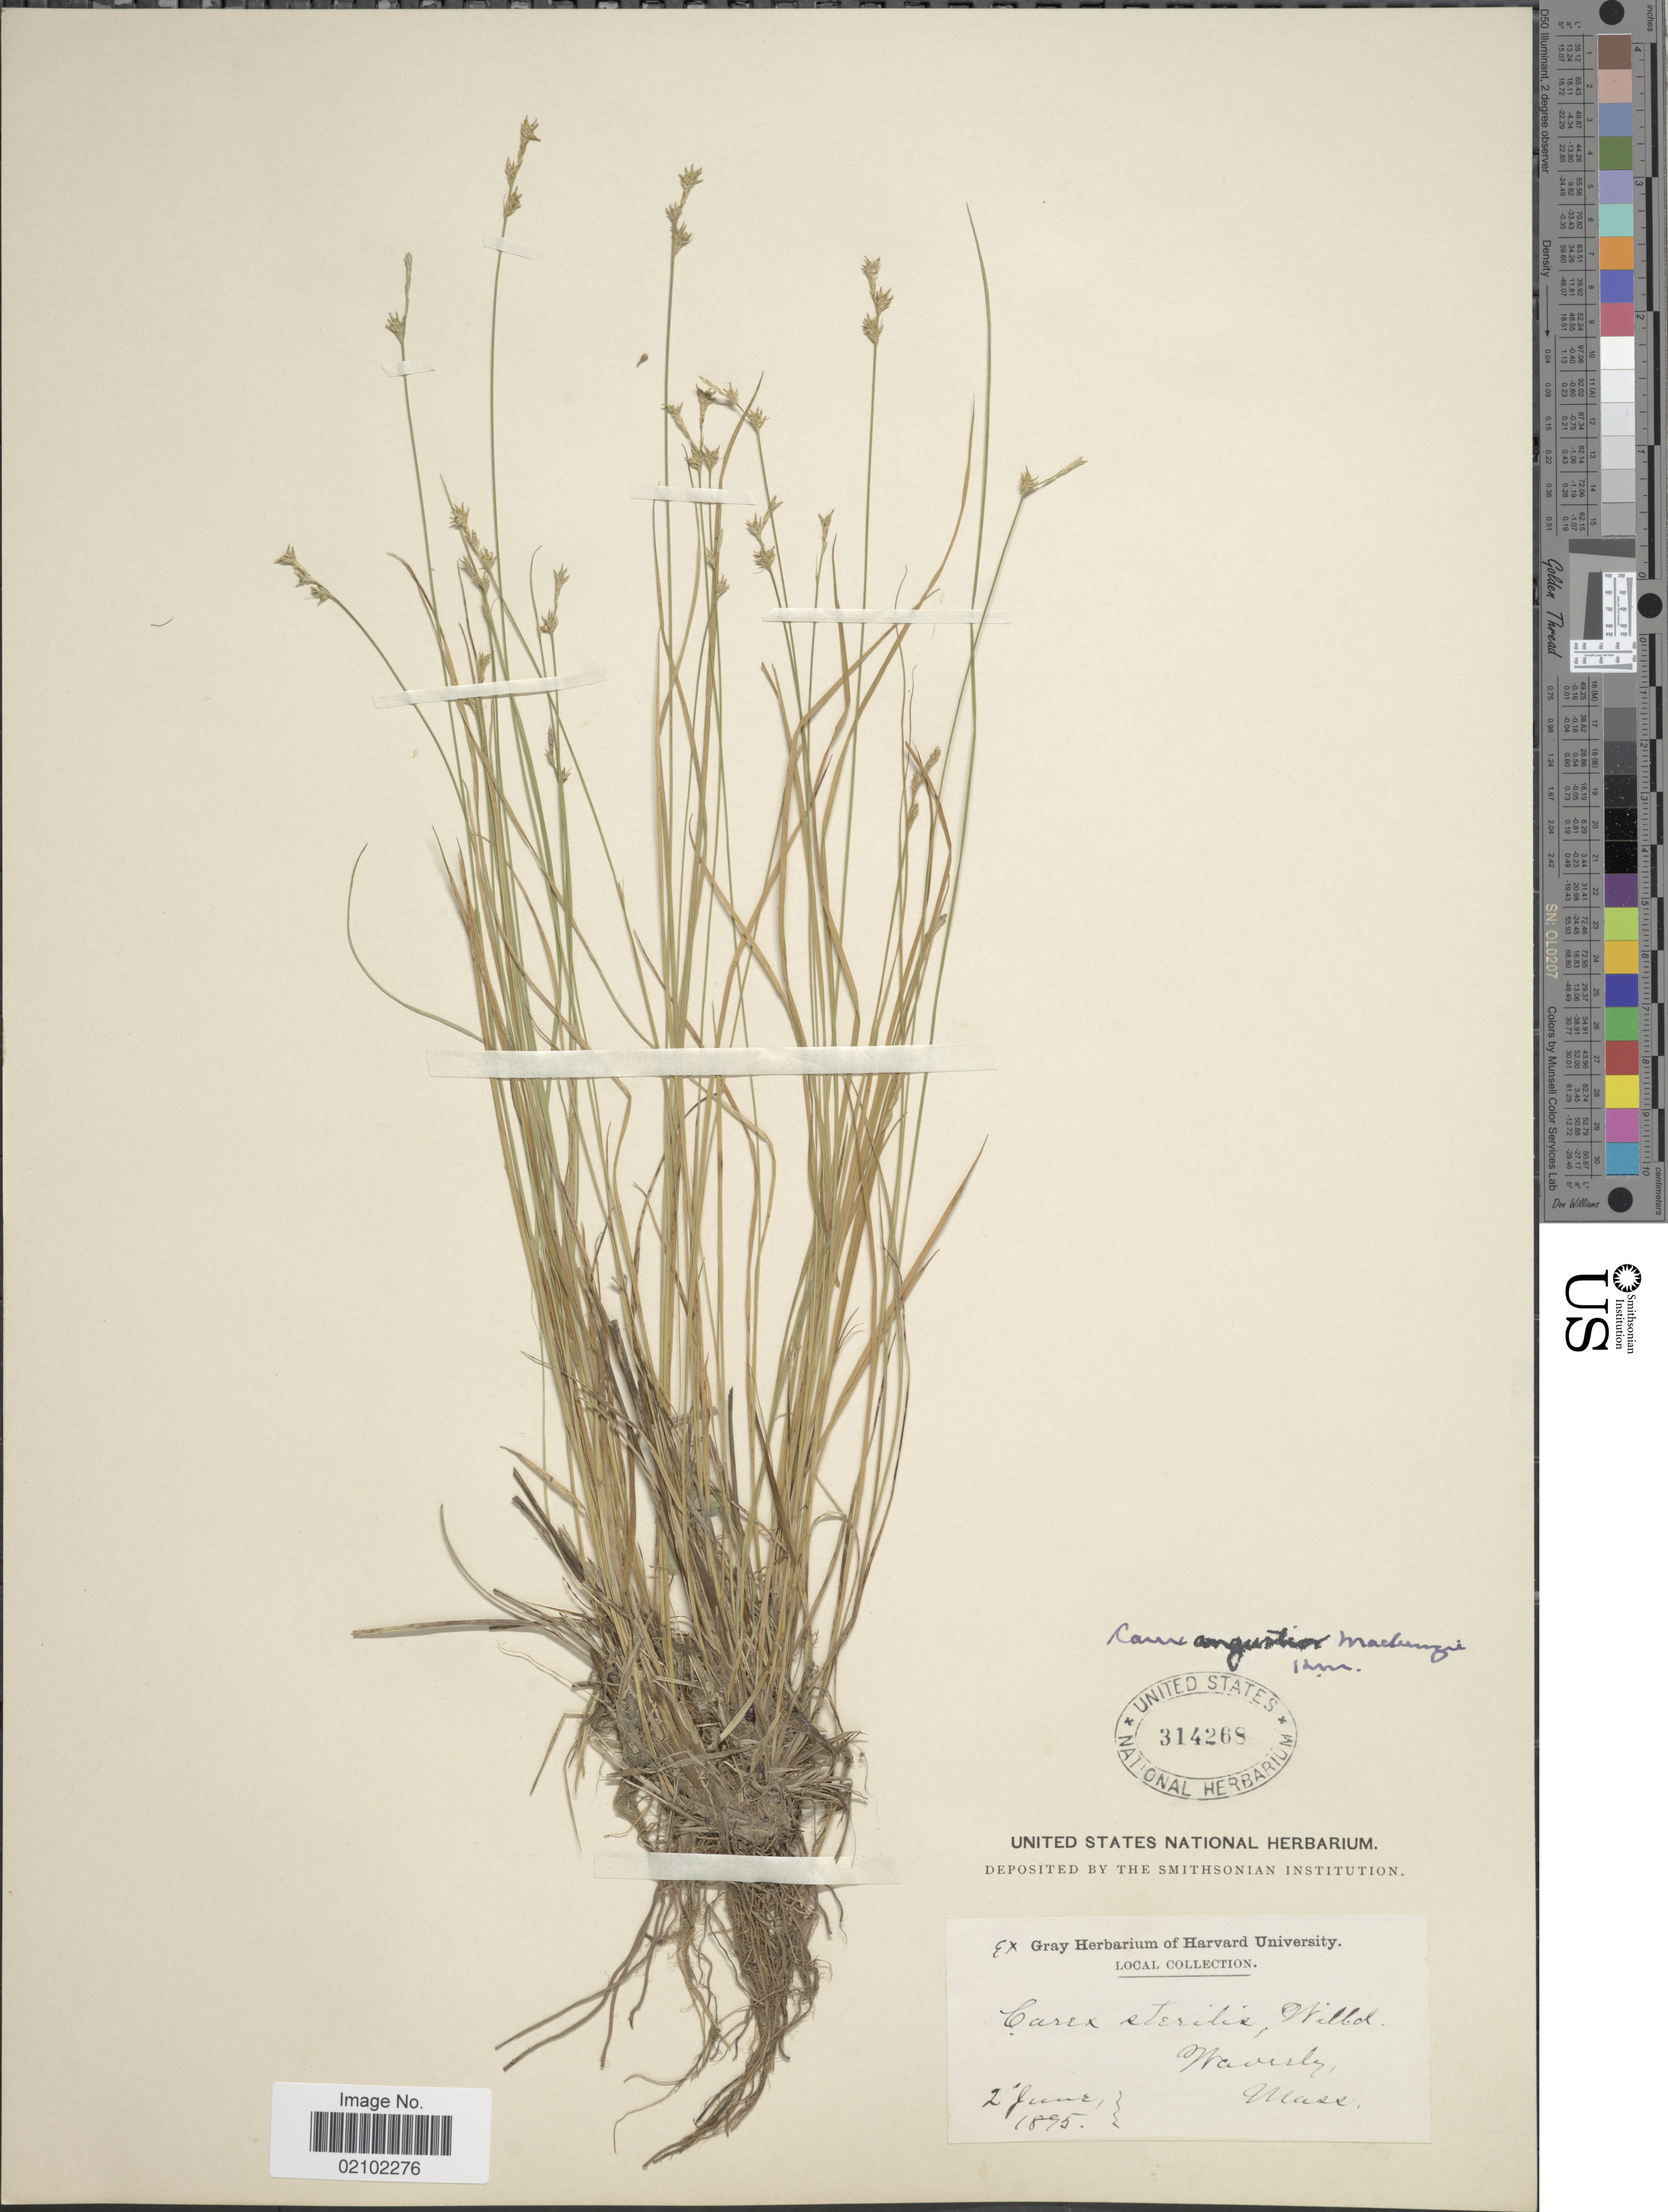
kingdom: Plantae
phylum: Tracheophyta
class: Liliopsida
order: Poales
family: Cyperaceae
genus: Carex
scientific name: Carex echinata subsp. echinata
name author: Murray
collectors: ex herb. Gray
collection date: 1895-06-02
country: United States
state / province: Massachusetts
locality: Waverly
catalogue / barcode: US 314268